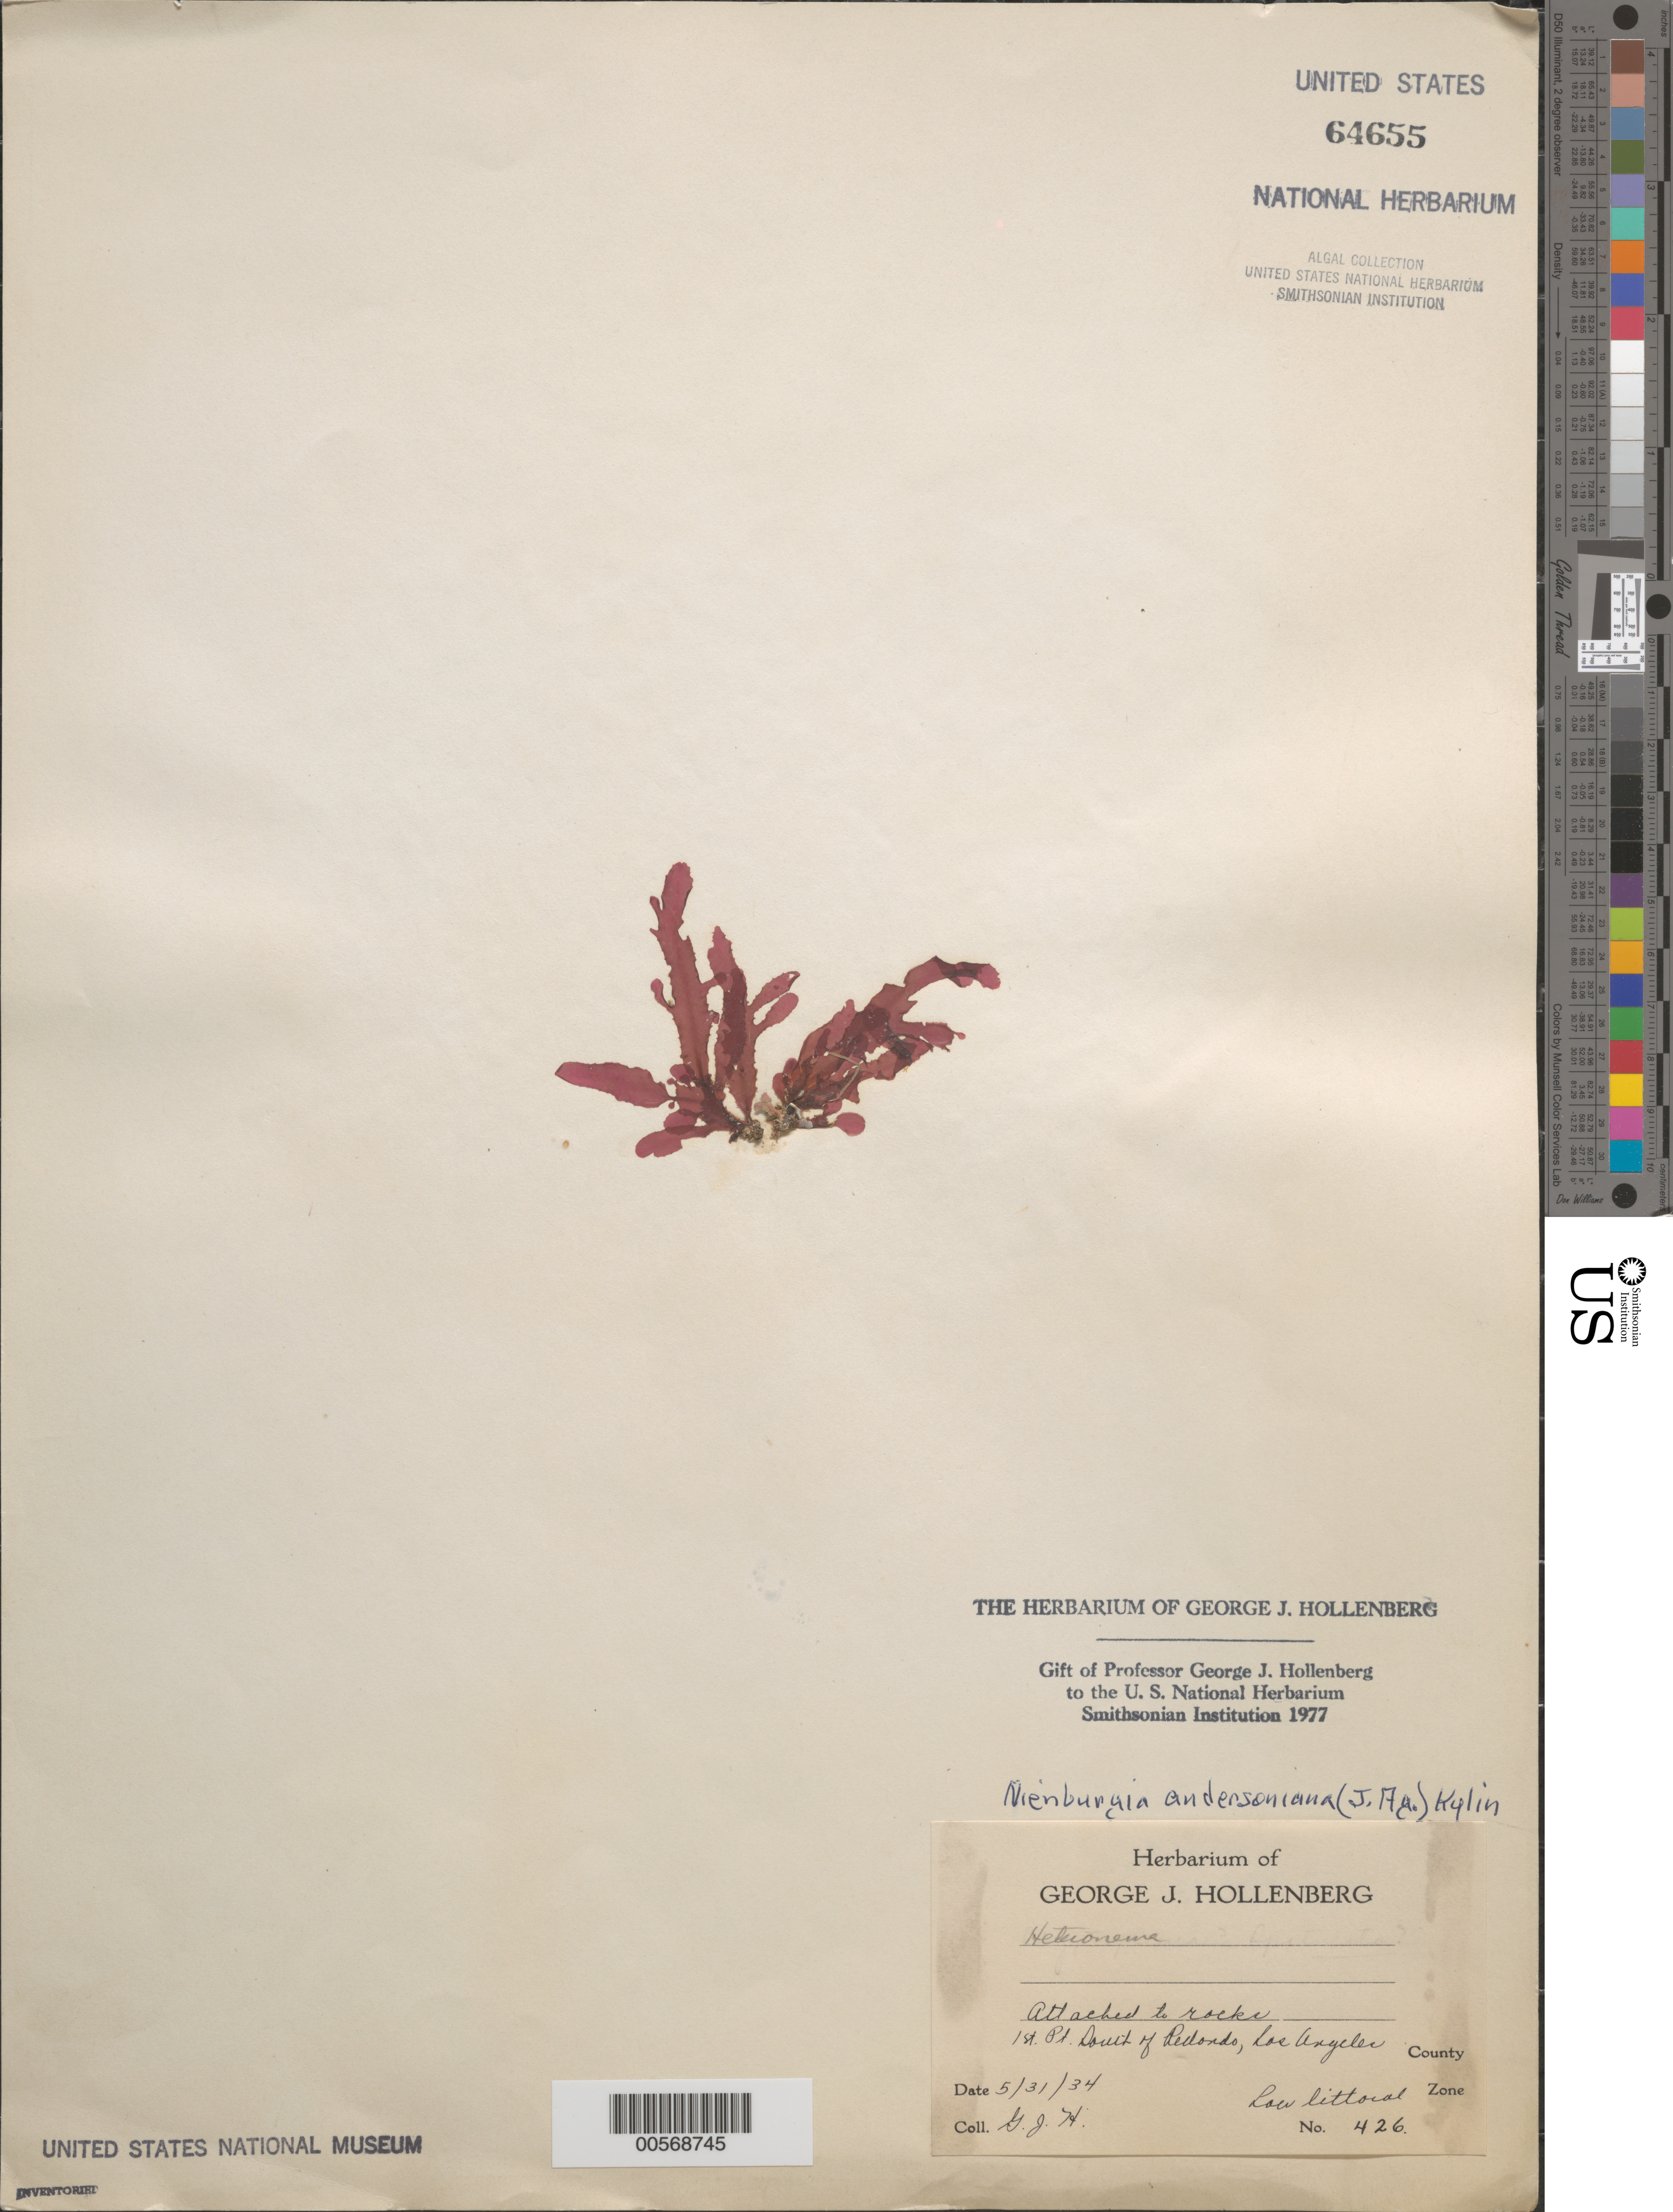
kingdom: Plantae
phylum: Rhodophyta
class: Florideophyceae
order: Ceramiales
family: Delesseriaceae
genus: Nienburgia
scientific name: Nienburgia andersoniana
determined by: Hollenberg, George J.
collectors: G. Hollenberg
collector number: GJH 426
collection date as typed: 31 May 1934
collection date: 1934-05-31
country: United States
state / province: California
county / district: Los Angeles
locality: First point south of Redondo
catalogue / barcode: US 64655